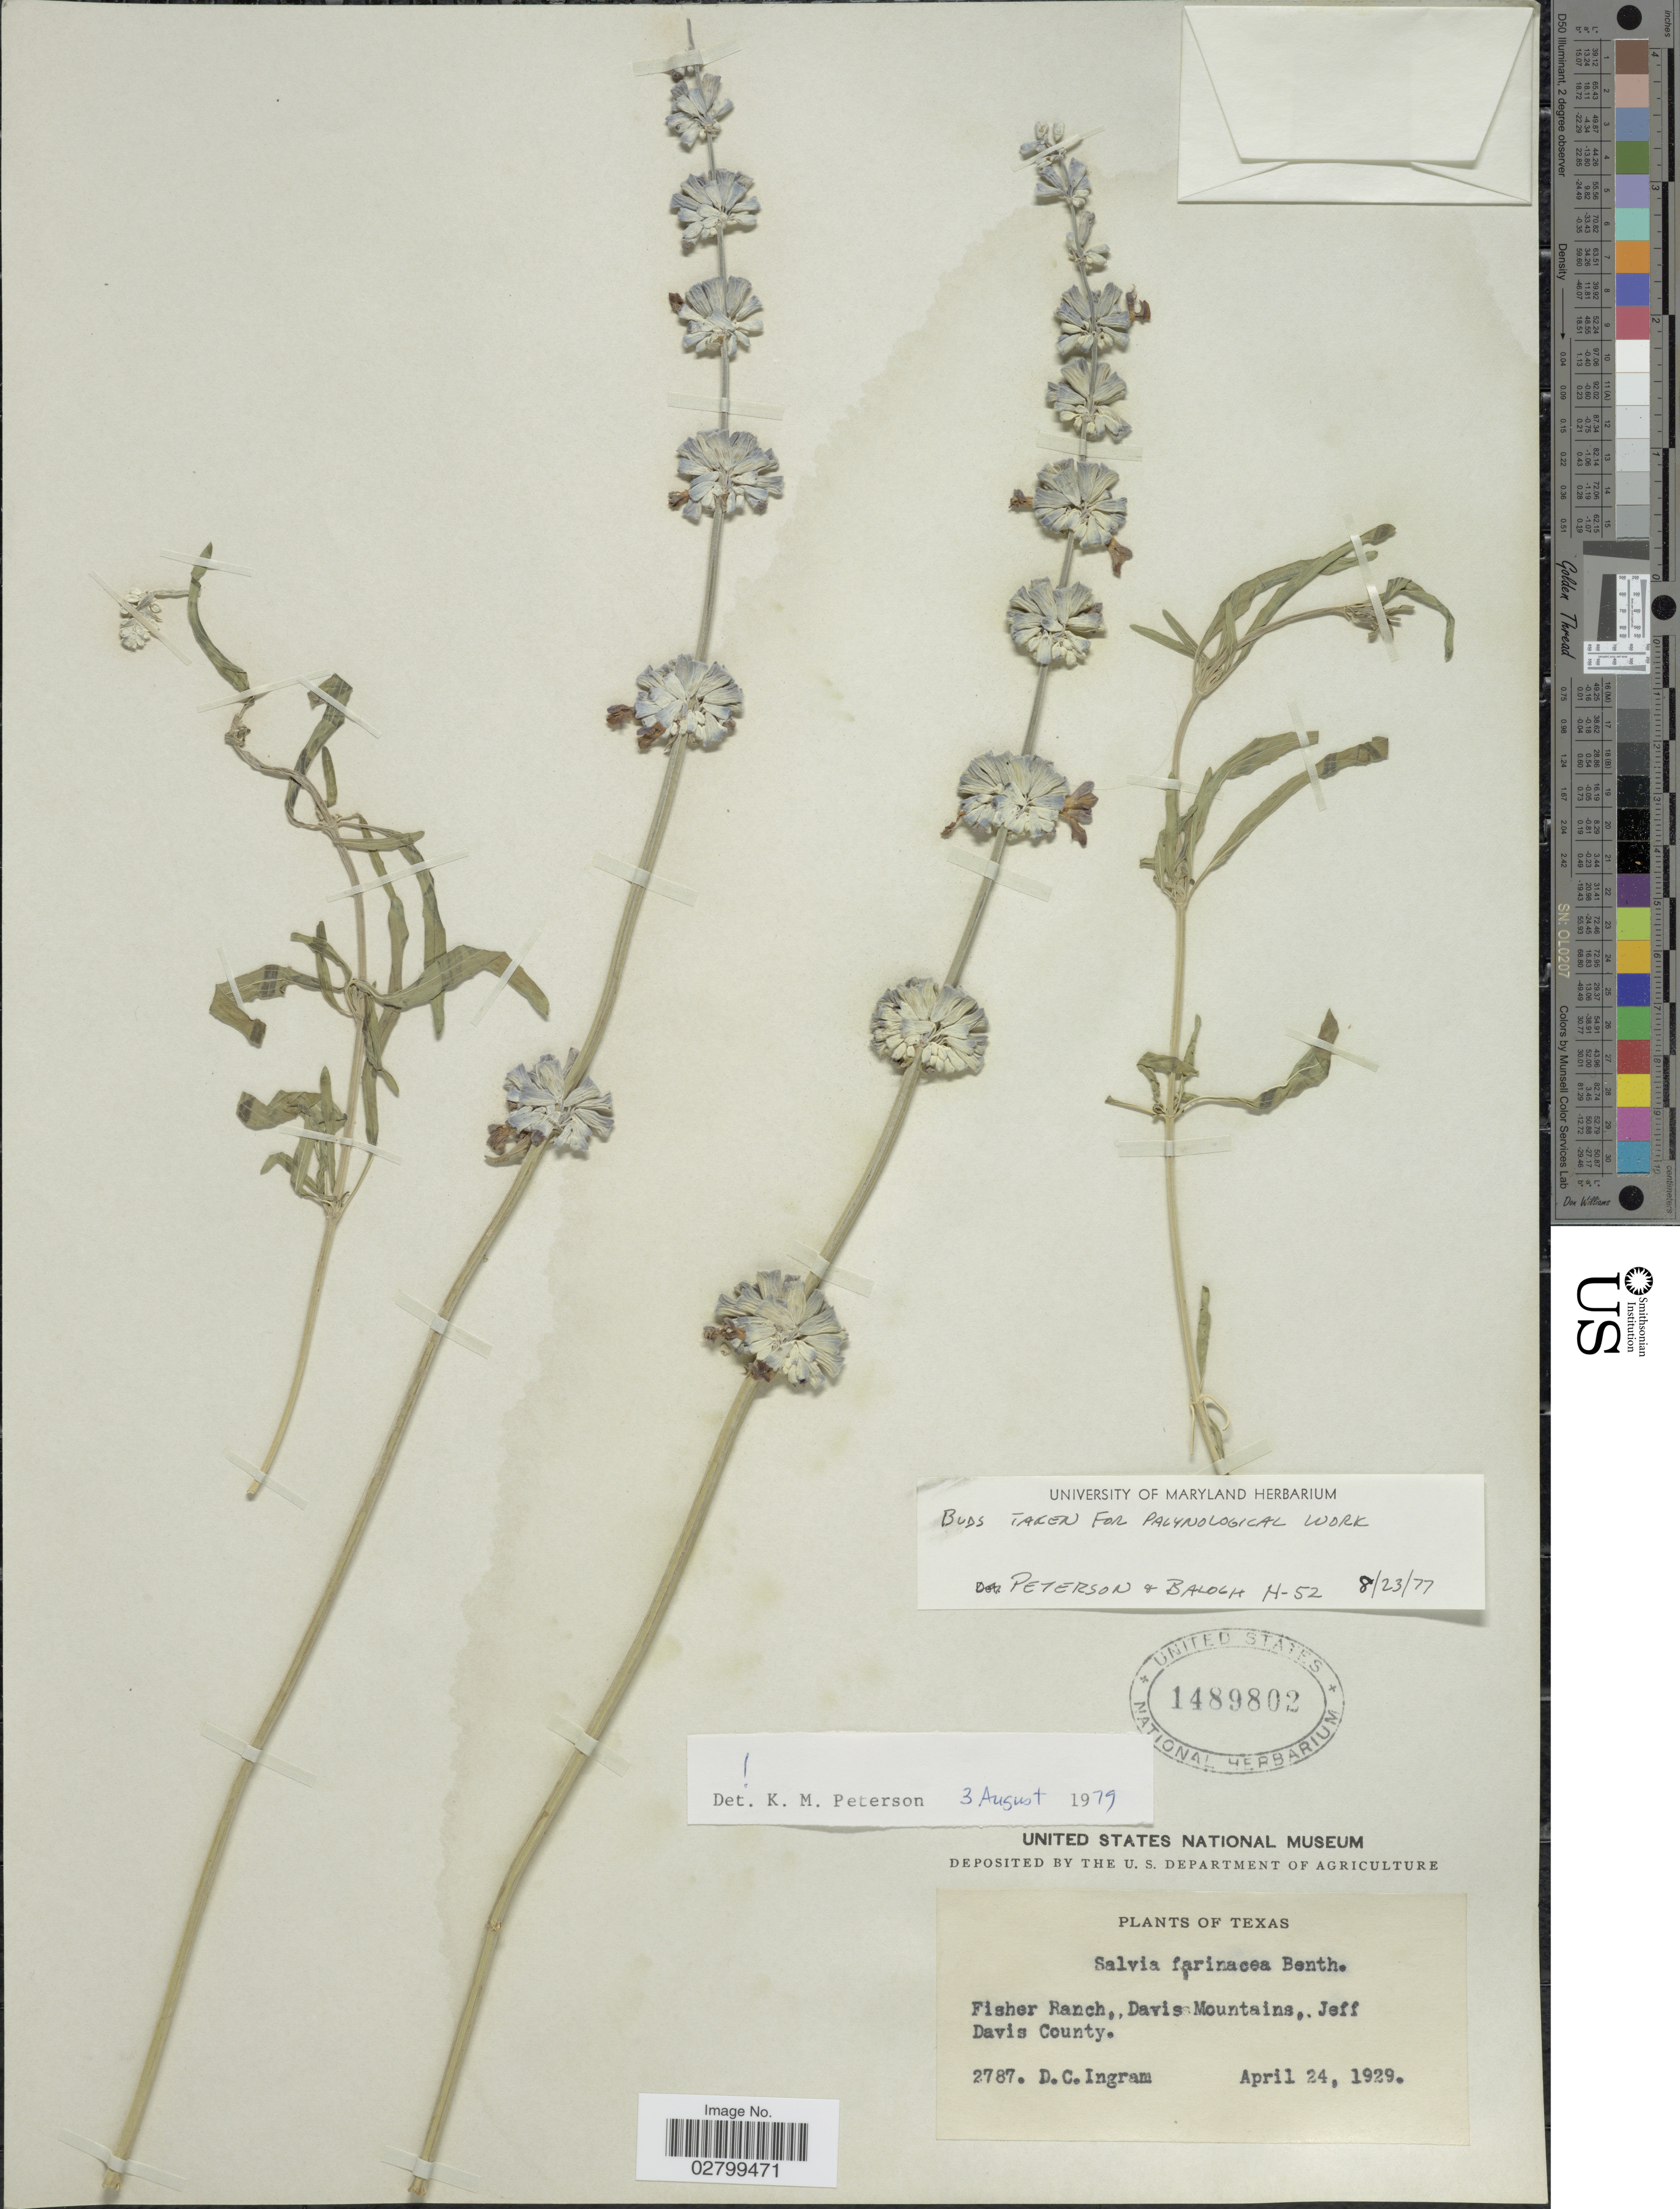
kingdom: Plantae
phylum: Tracheophyta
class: Magnoliopsida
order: Lamiales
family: Lamiaceae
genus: Salvia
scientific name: Salvia farinacea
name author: Benth.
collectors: D. C. Ingram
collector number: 2787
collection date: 1929-04-24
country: United States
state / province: Texas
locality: Fisher Ranch, Davis Mountains, Jeff Davis County.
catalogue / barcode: US 1489802